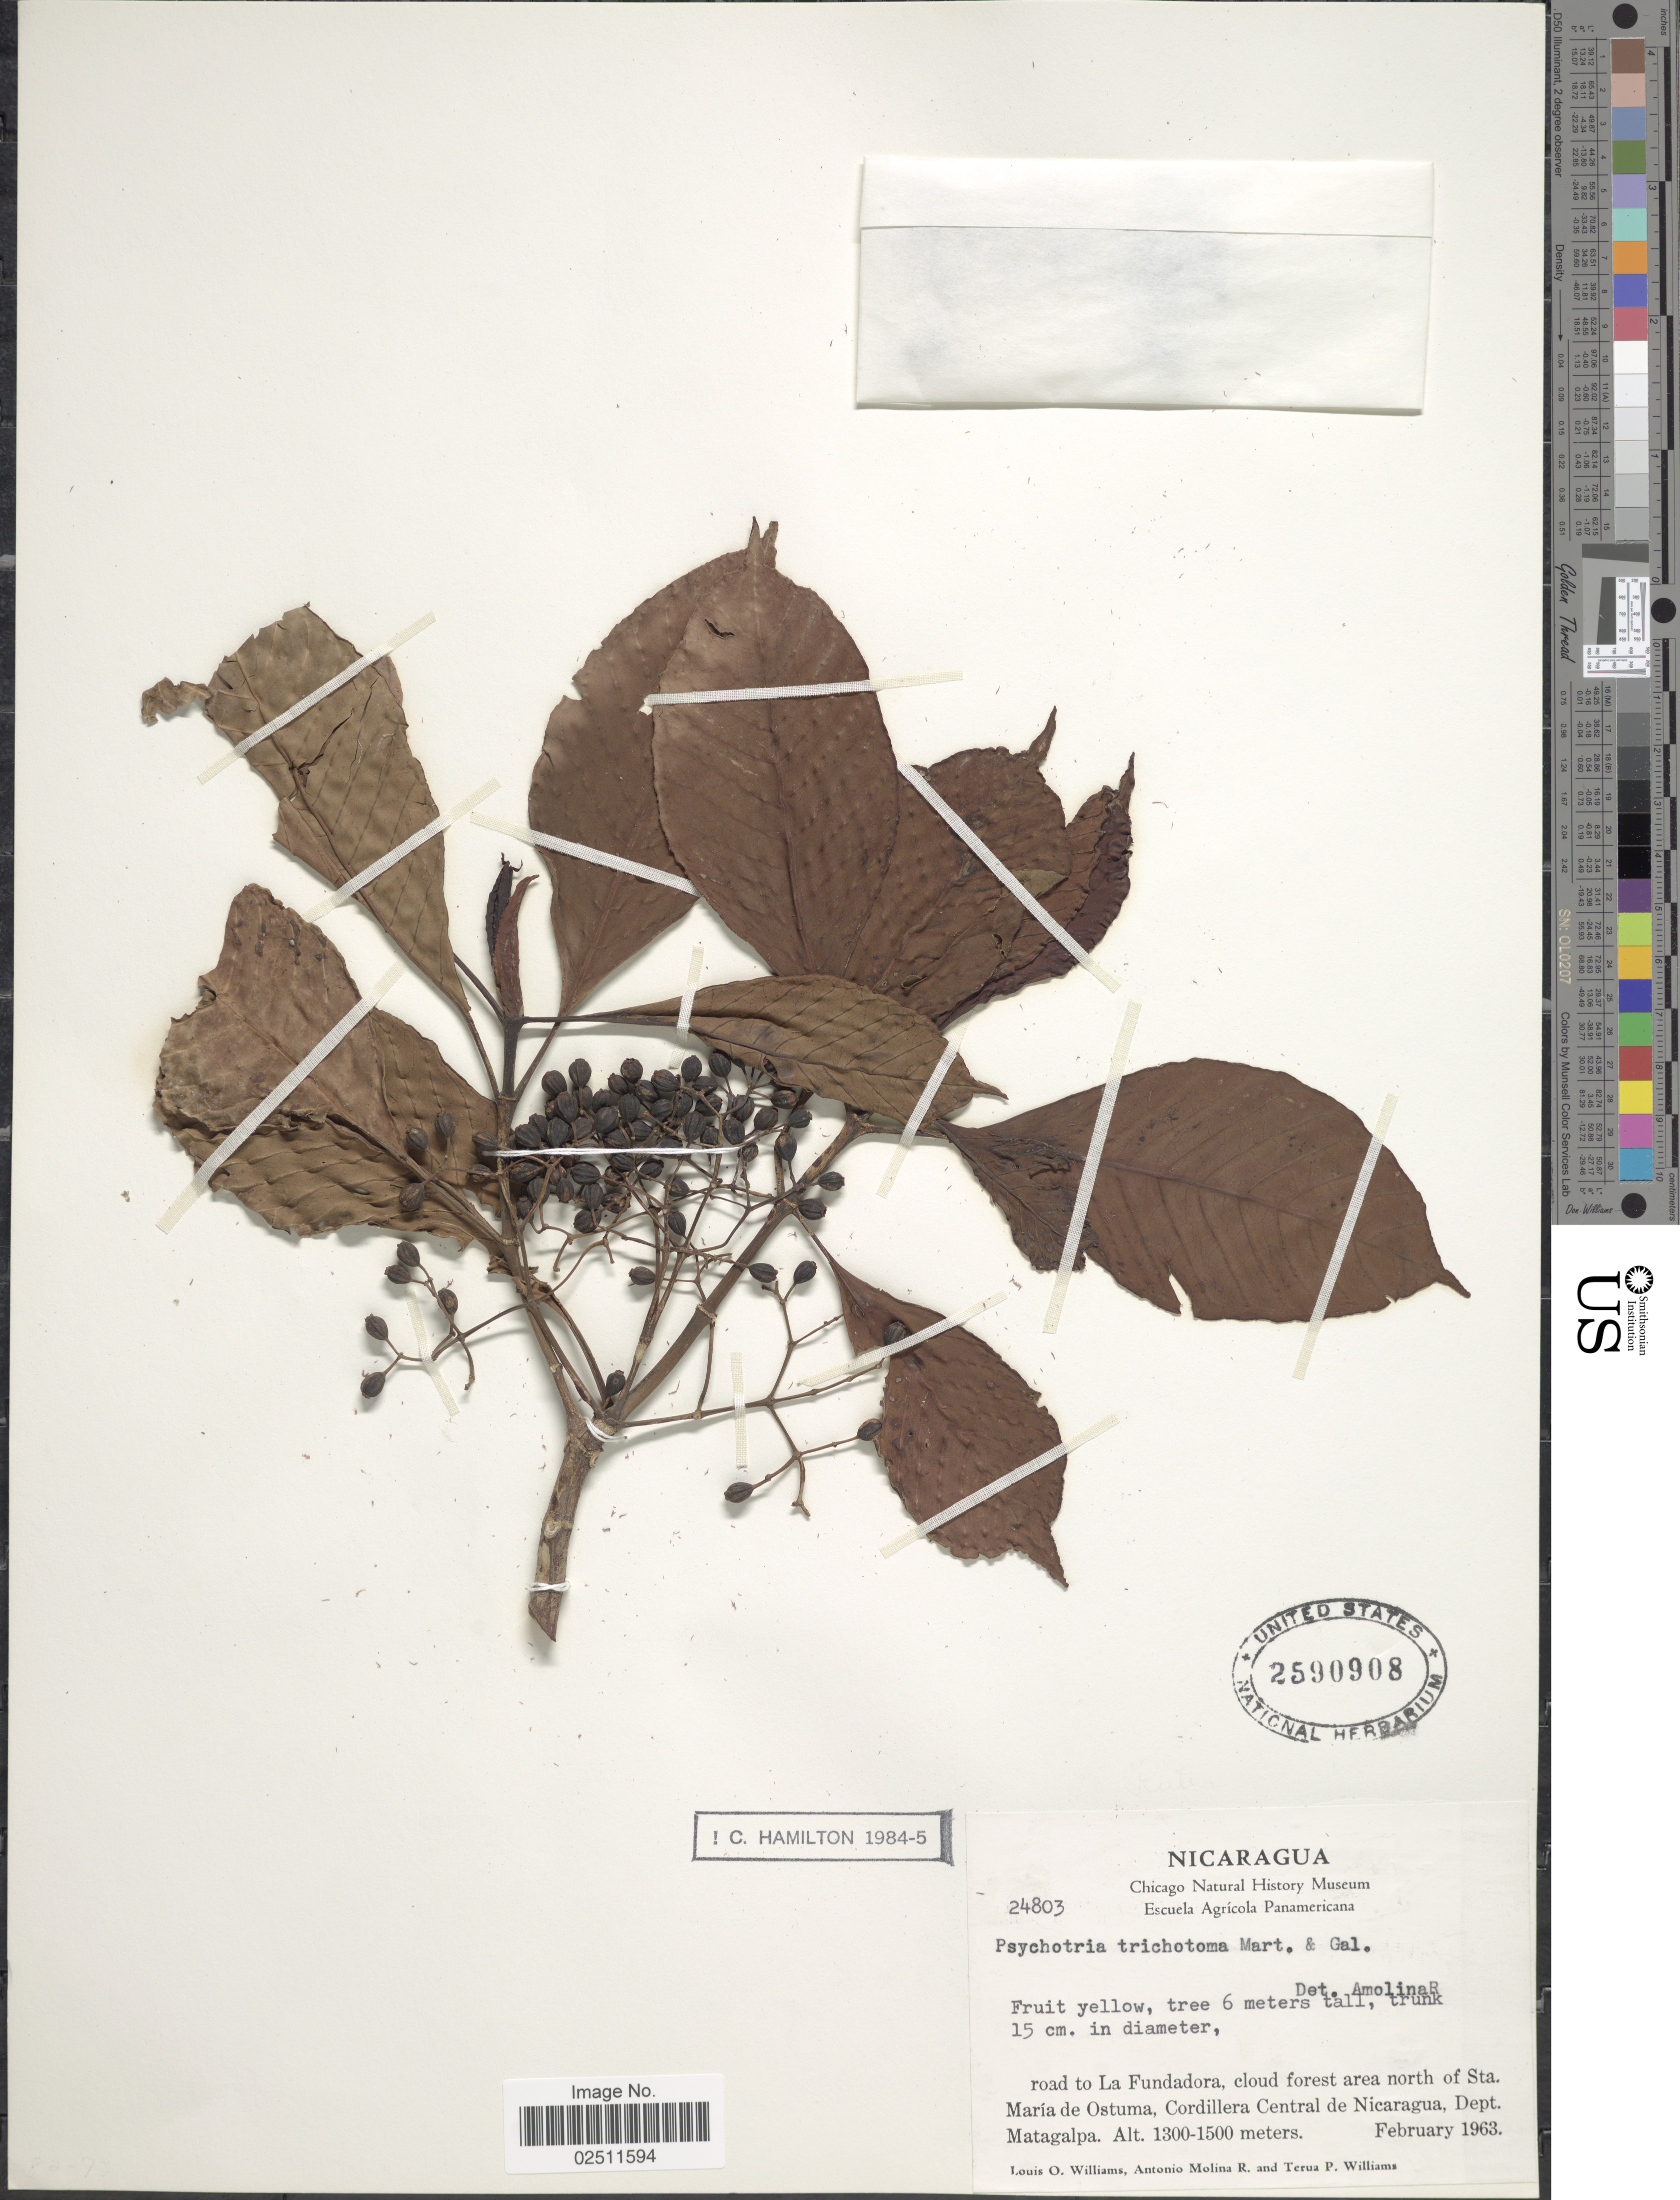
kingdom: Plantae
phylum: Tracheophyta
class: Magnoliopsida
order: Gentianales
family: Rubiaceae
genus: Psychotria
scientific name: Psychotria trichotoma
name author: M. Martens & Galeotti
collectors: L. O. Williams, A. Molina R. & T. P. Williams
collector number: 24803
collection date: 1963-02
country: Nicaragua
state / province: Matagalpa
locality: Road to La Fundadora, cloud forest area north of Sta. Maria de Ostuma, Cordillera Central de Nicaragua, Dept. Matagalpa.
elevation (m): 1300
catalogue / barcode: US 2590908